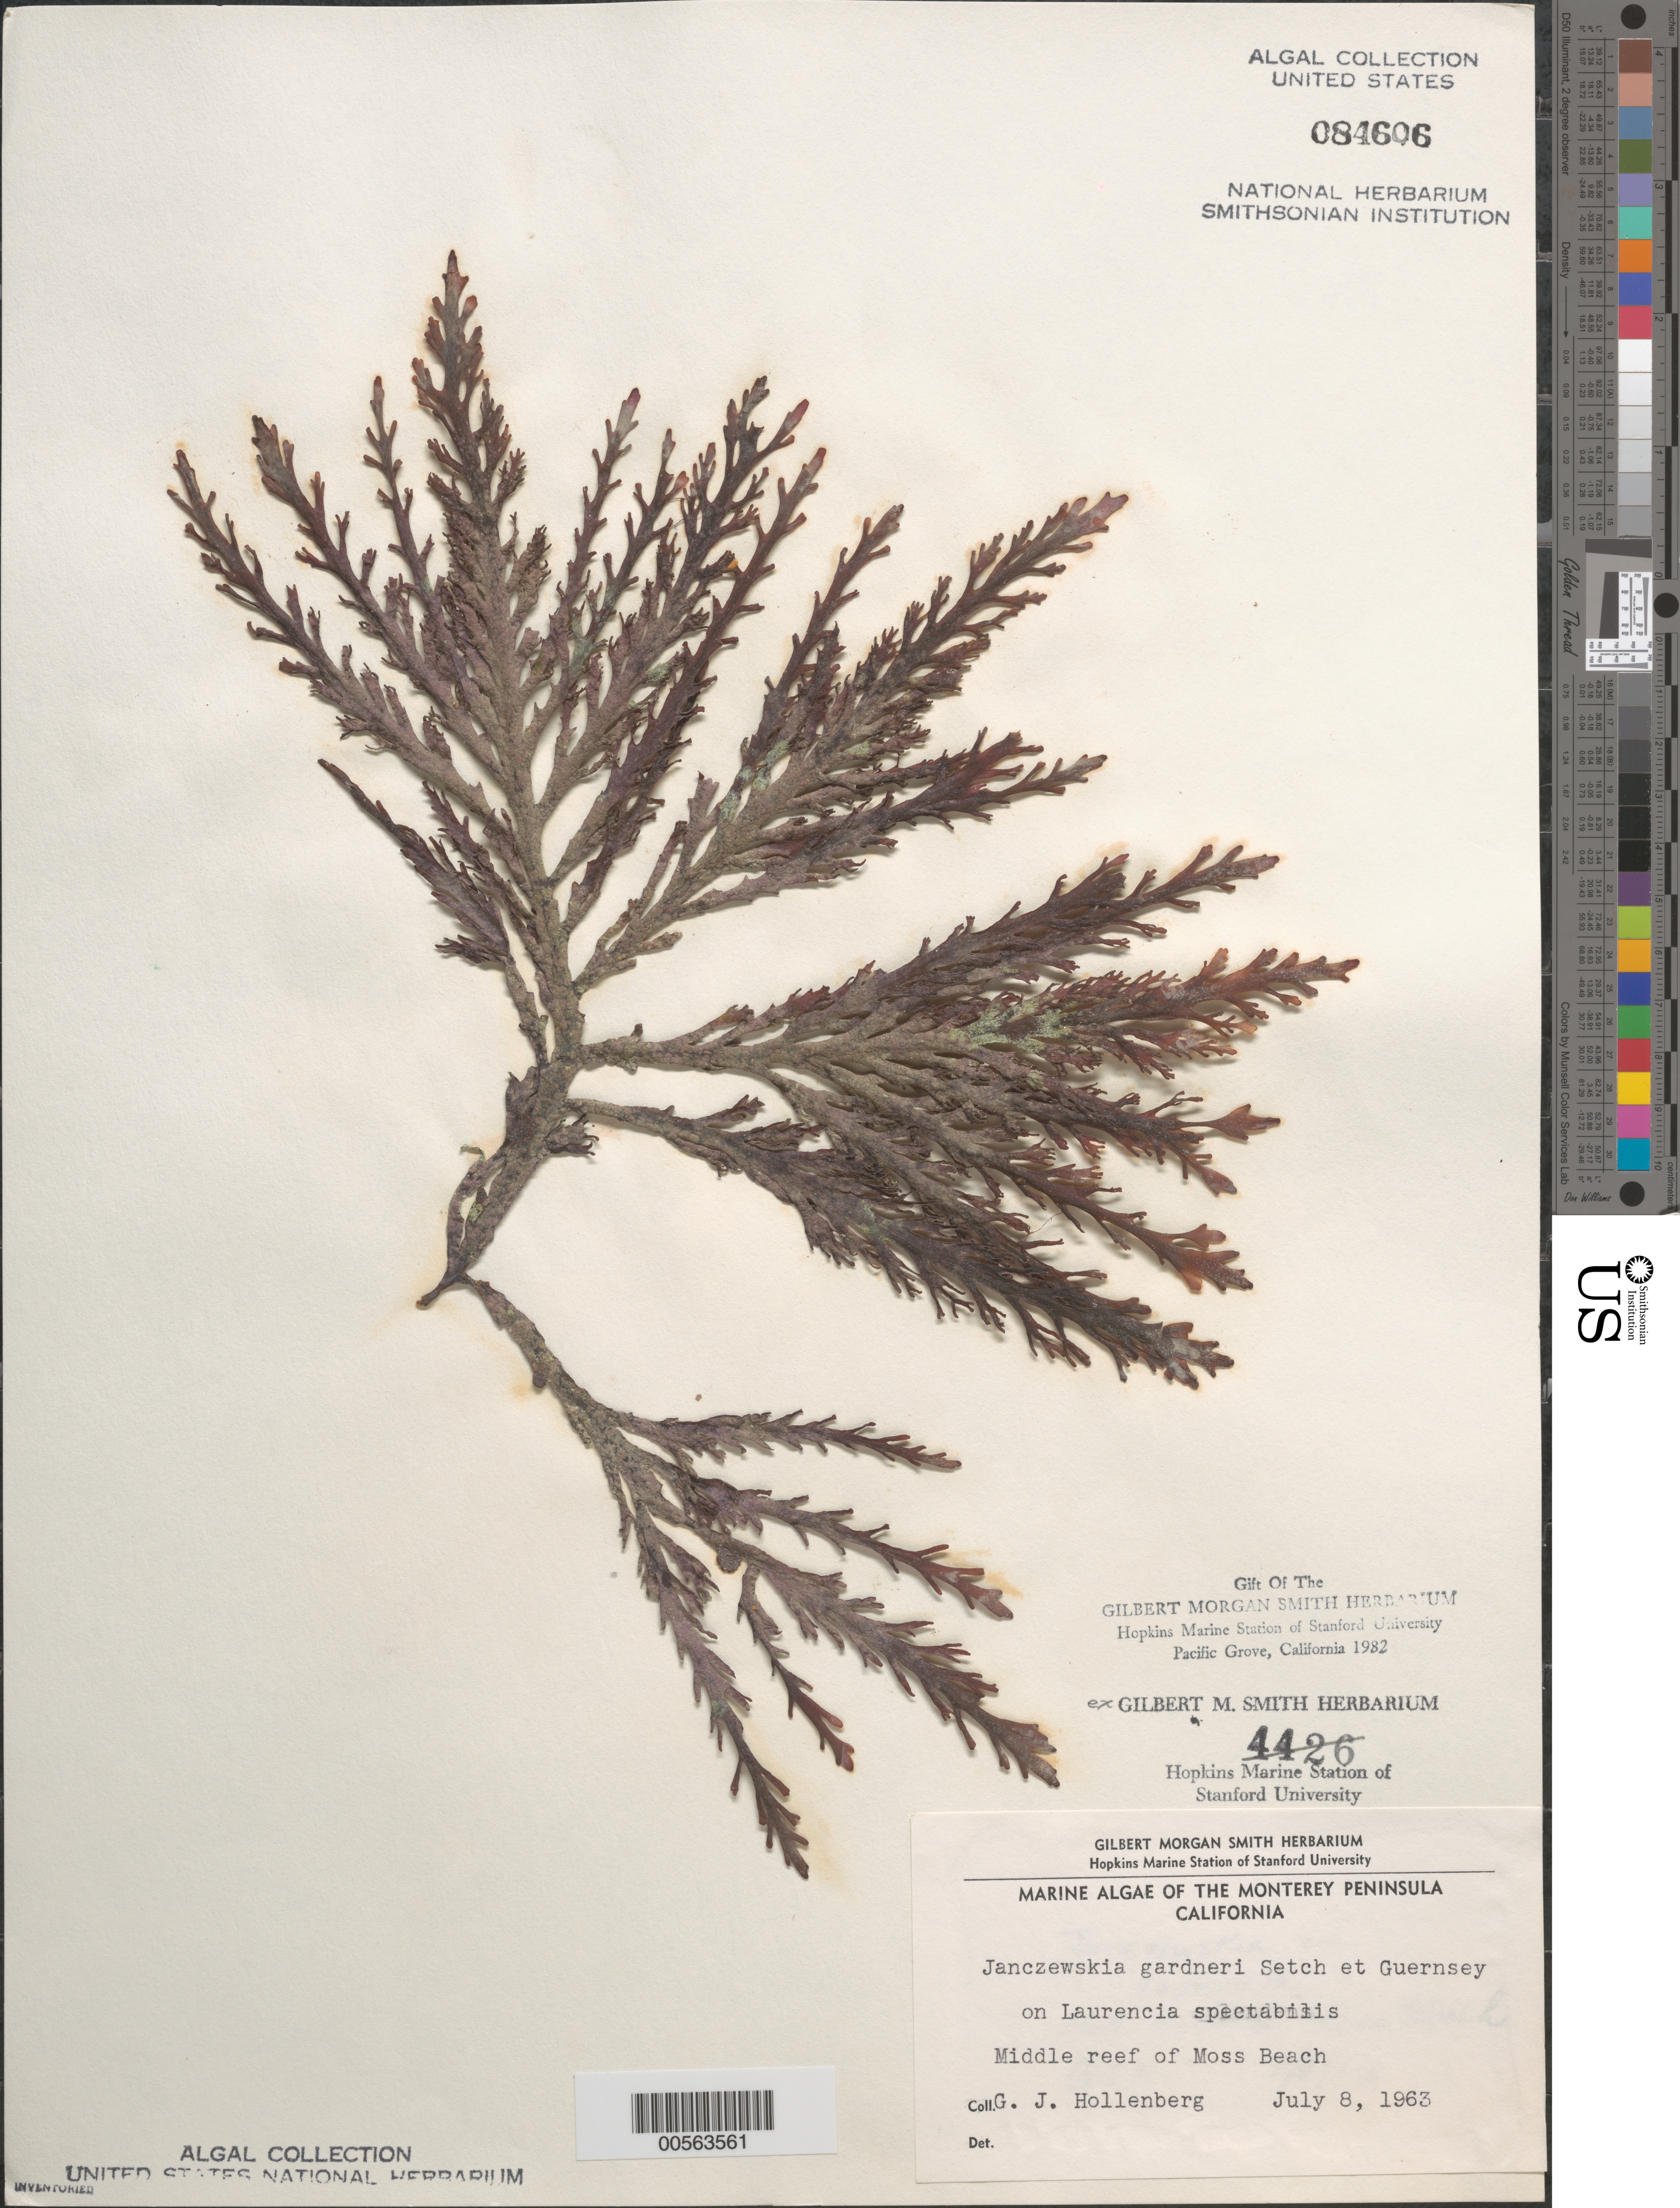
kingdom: Plantae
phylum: Rhodophyta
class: Florideophyceae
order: Ceramiales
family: Rhodomelaceae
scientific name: Heterojanczewskia gardneri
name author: (Setchell & Guernsey) K.W. Nam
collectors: G. Hollenberg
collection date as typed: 08 Jul 1963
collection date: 1963-07-08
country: United States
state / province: California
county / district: Monterey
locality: Middle Reef of Moss Beach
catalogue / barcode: US 84606